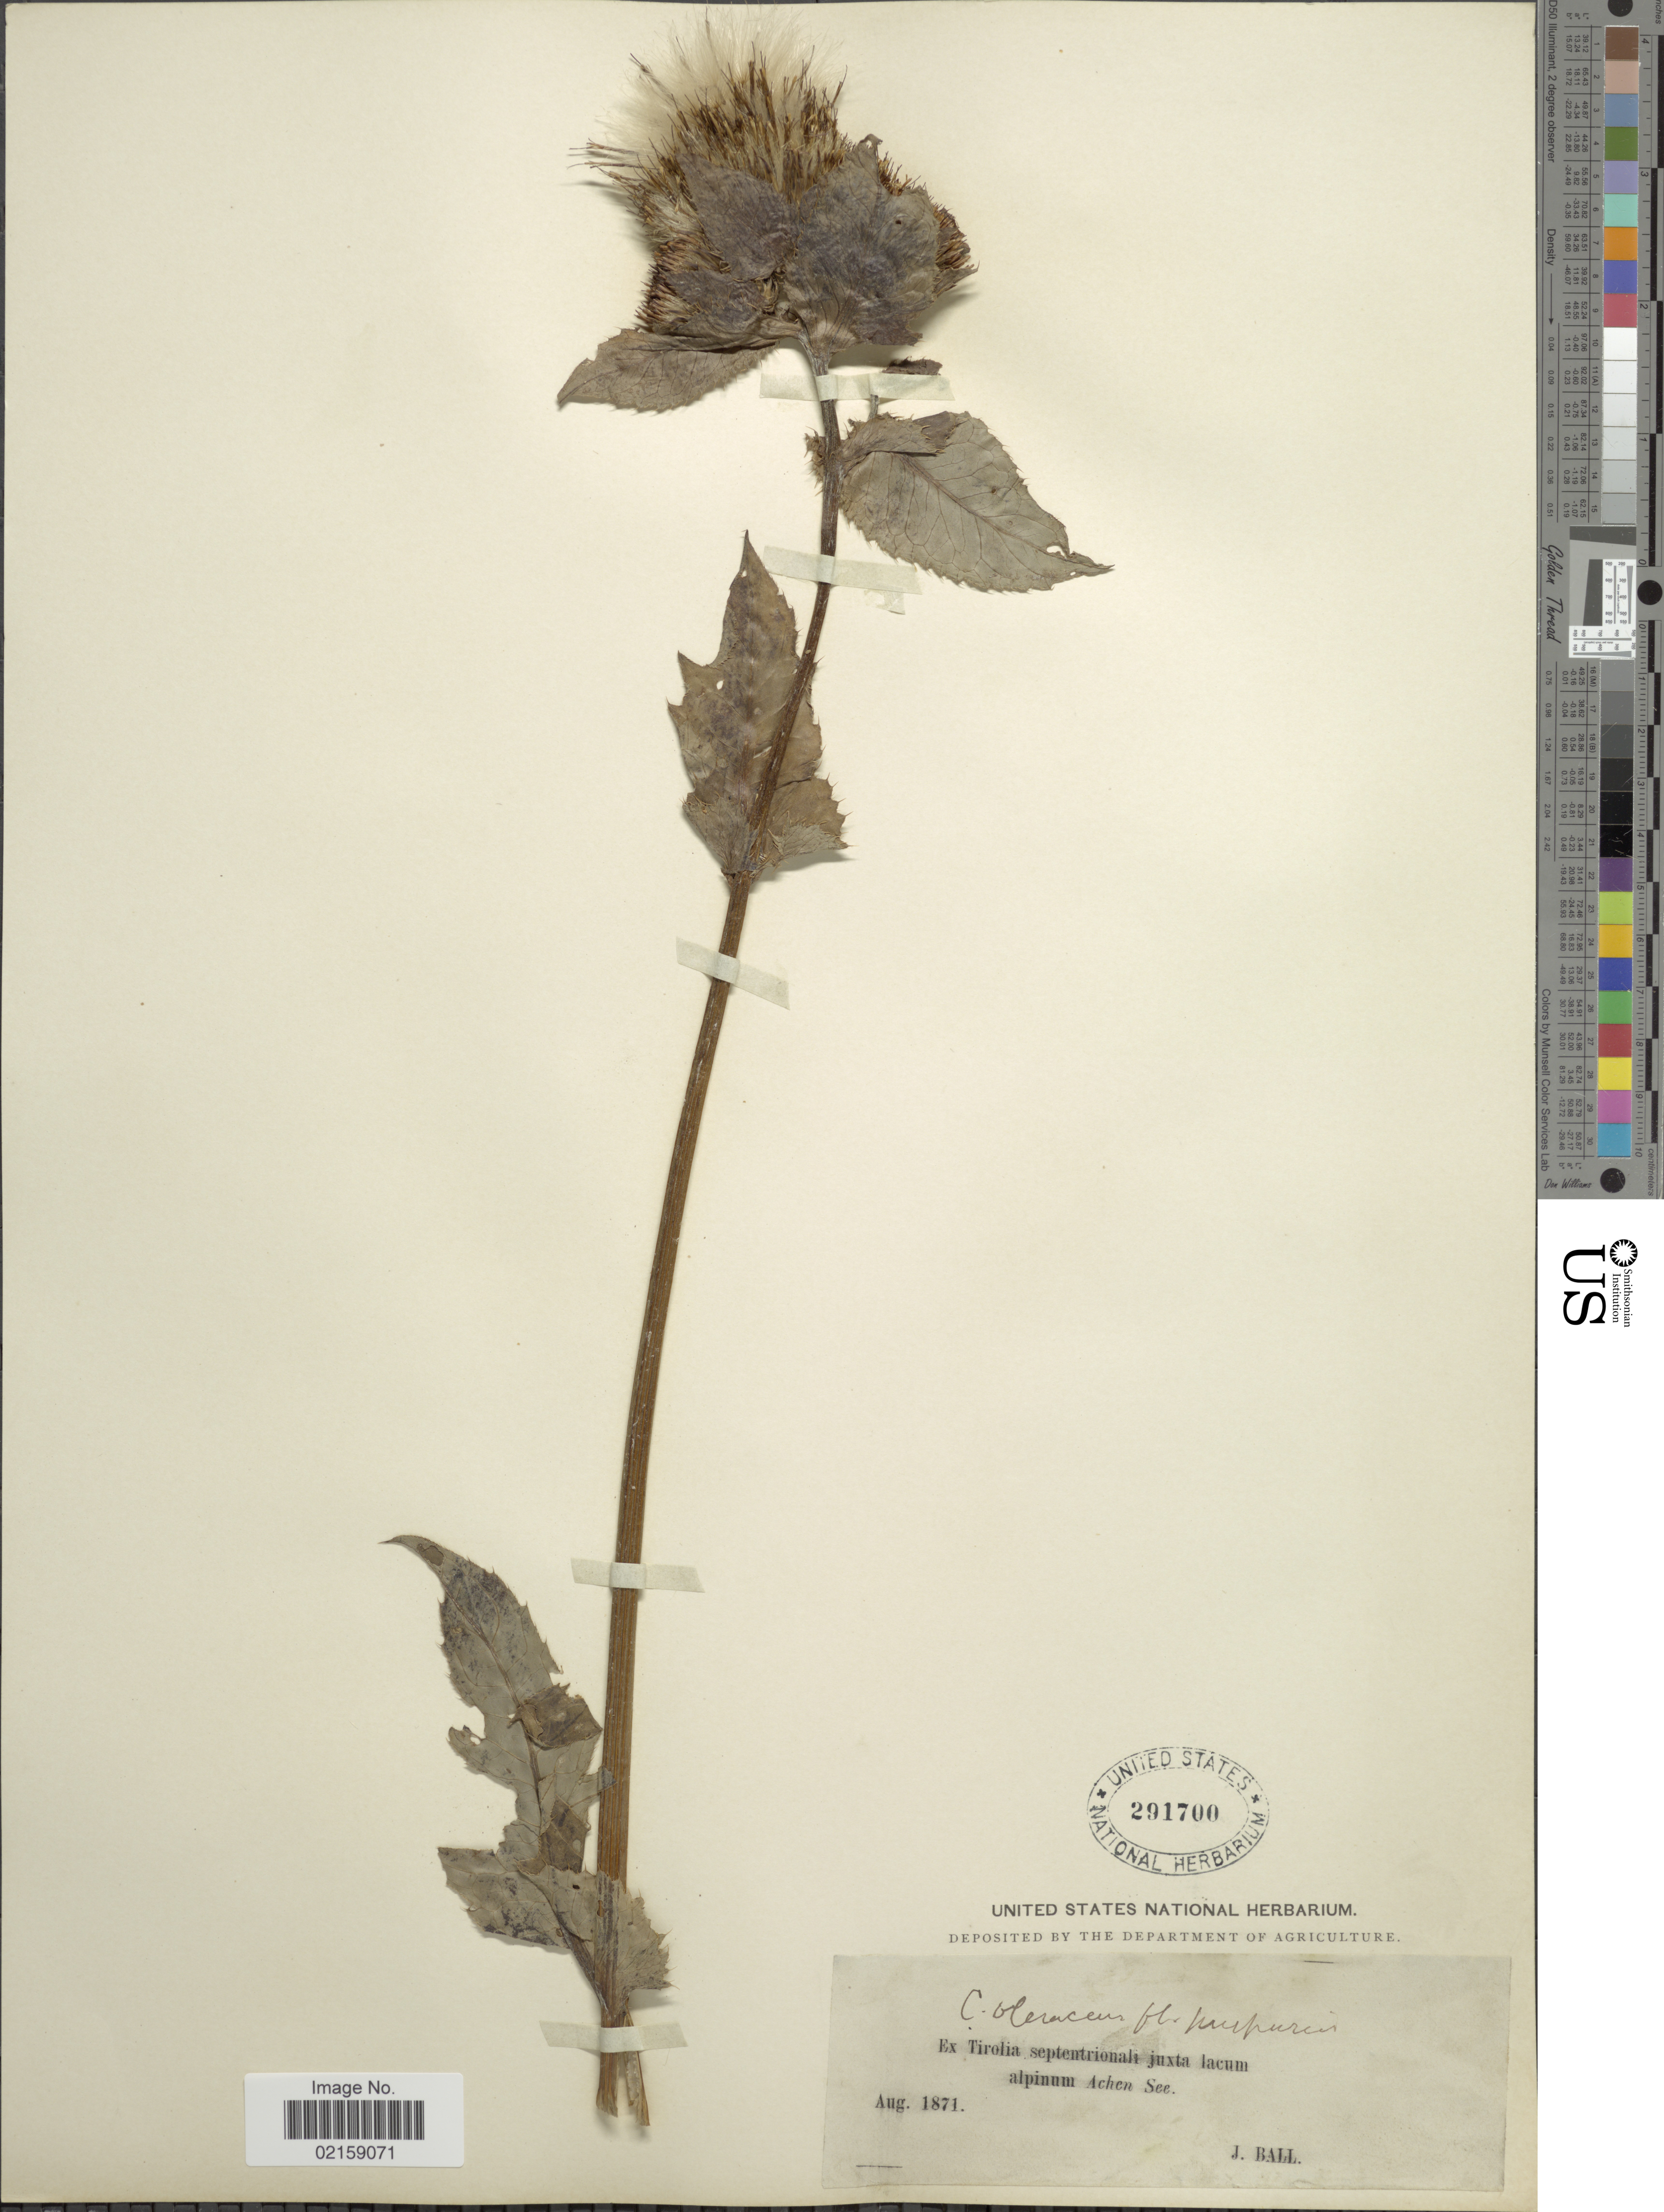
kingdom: Plantae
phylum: Tracheophyta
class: Magnoliopsida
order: Asterales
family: Asteraceae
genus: Cirsium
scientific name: Cirsium oleraceum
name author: (L.) Scop.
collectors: J. Ball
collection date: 1871-08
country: Italy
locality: Ex Tirolia septentrionali juxta lacum.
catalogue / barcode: US 291700